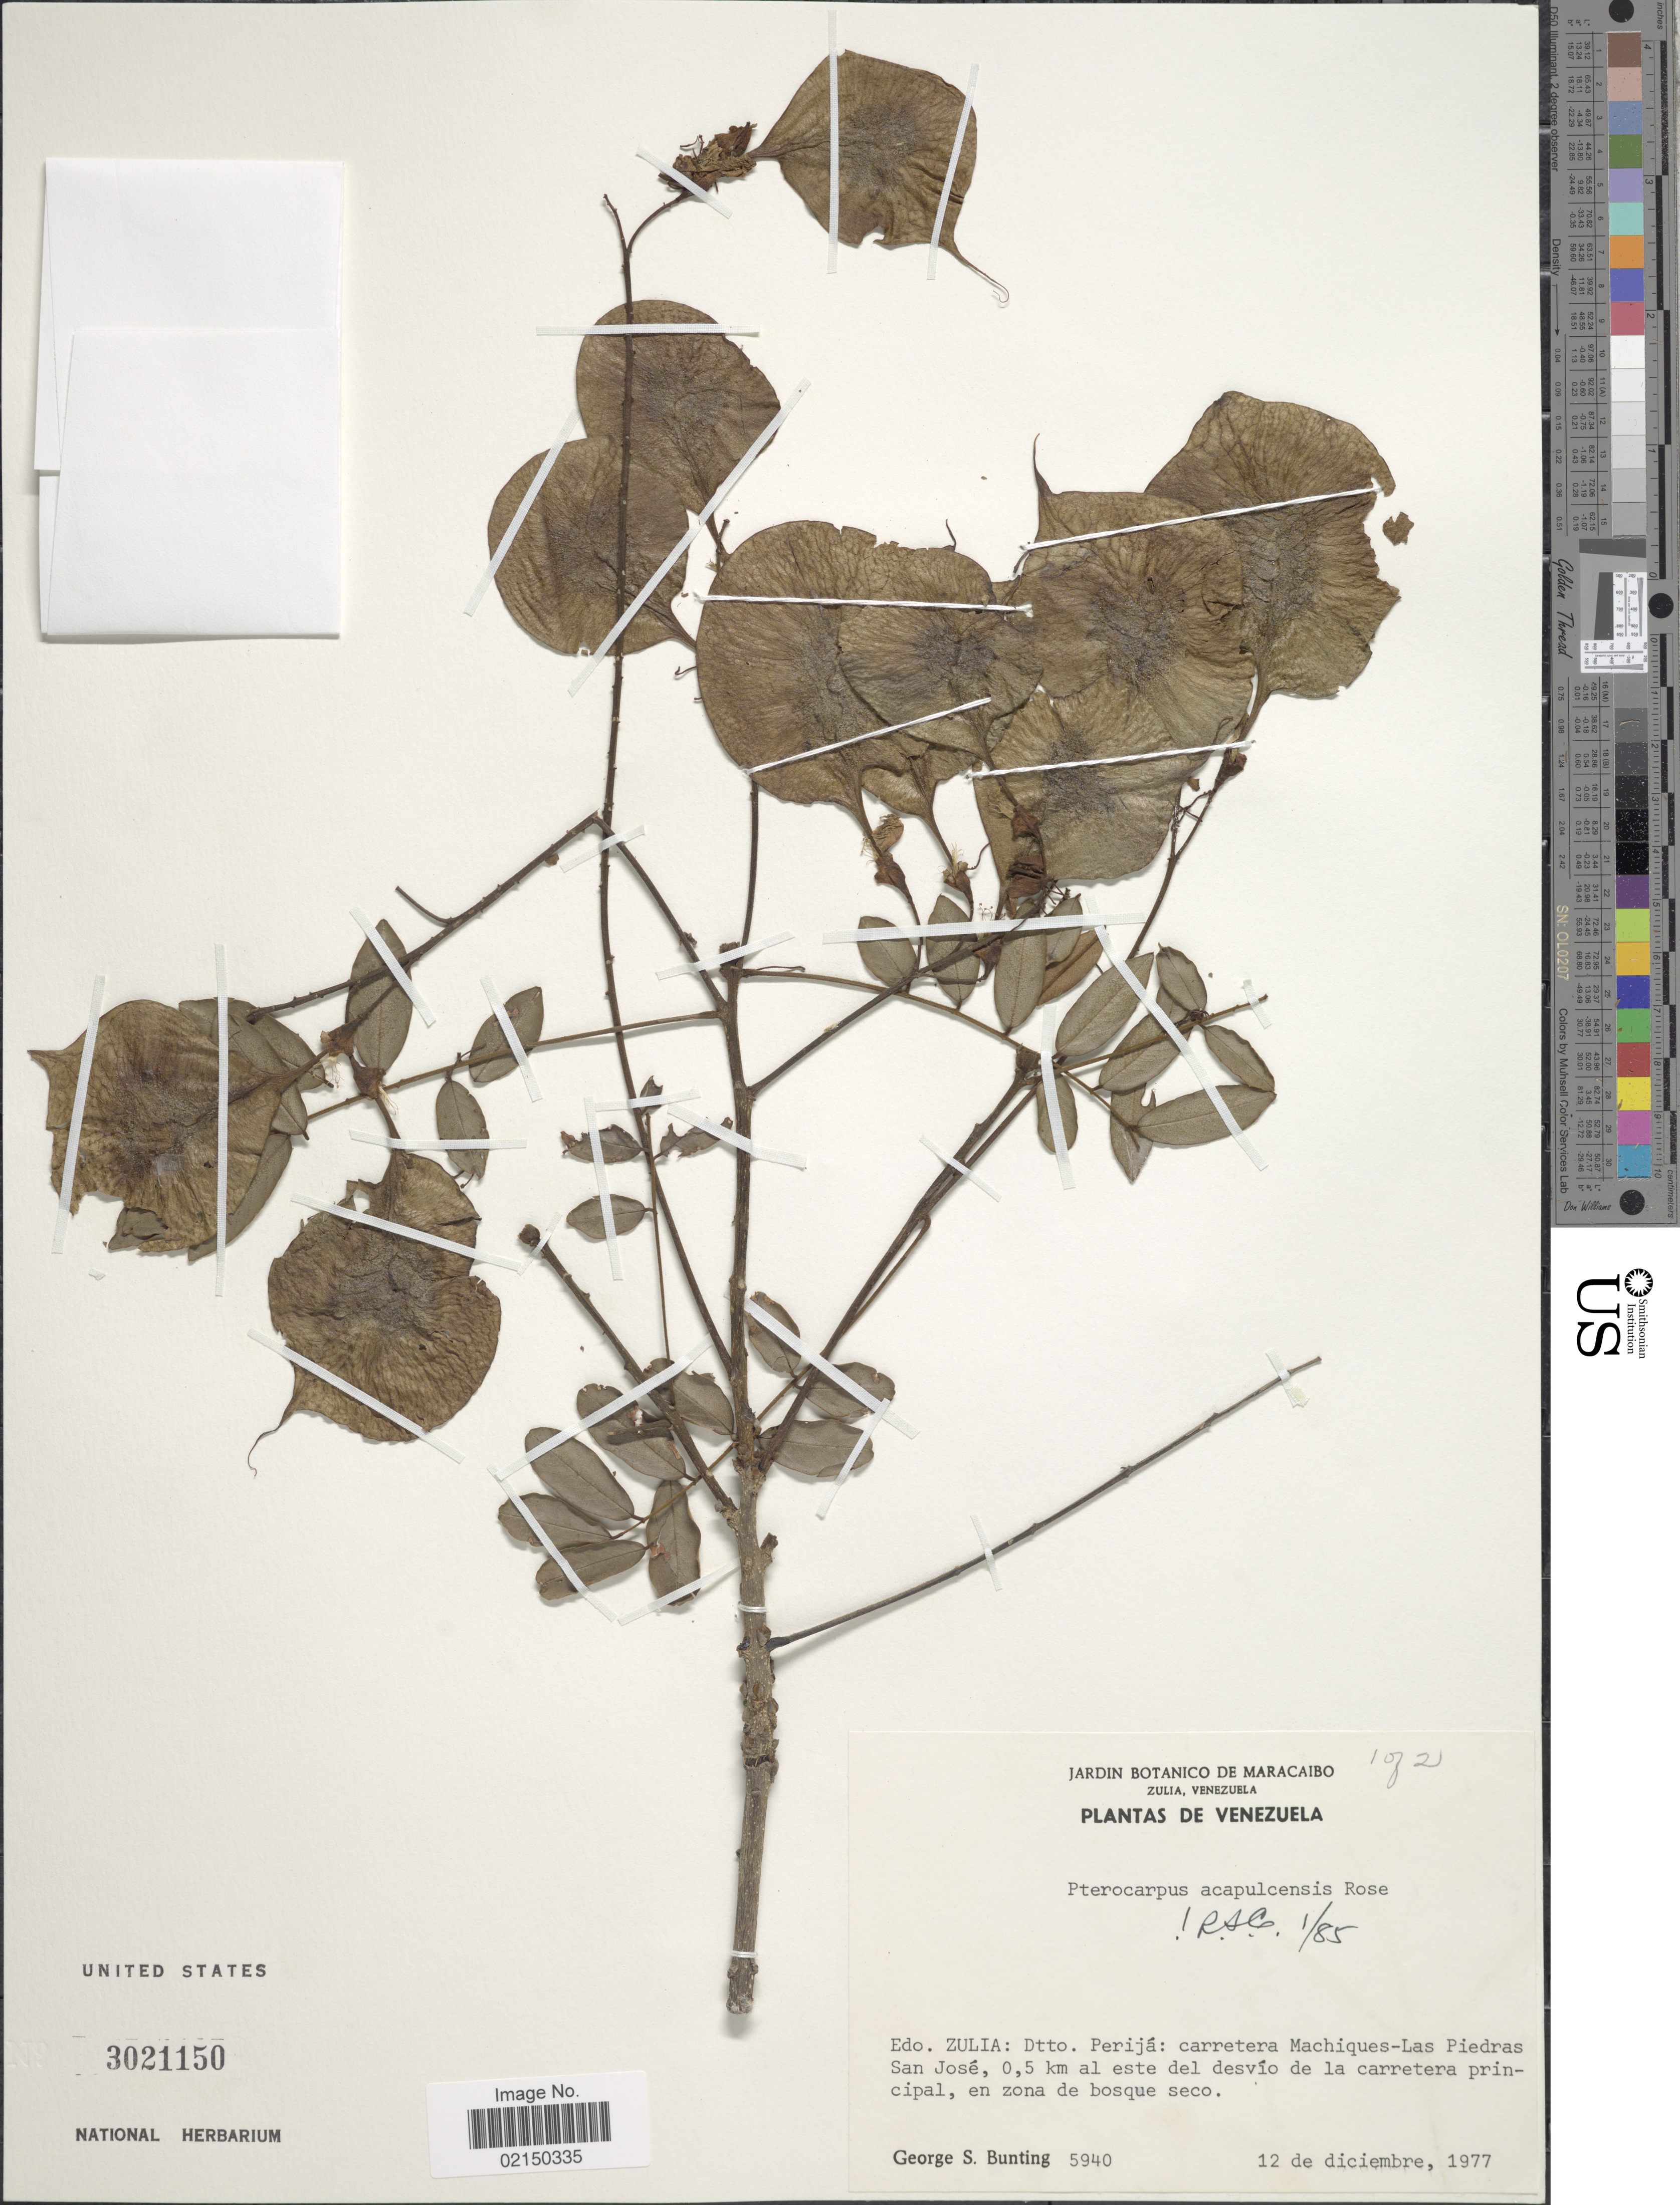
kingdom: Plantae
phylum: Tracheophyta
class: Magnoliopsida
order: Fabales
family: Fabaceae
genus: Pterocarpus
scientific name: Pterocarpus acapulcensis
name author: Rose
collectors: G. S. Bunting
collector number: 5940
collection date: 1977-12-12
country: Venezuela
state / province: Zulia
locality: Dtto. Perija: carretera Machiques-Las Piedras-San Jose, 0,5 km al este del desvio de la carretera principal, en zona de bosque seco.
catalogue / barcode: US 3021150